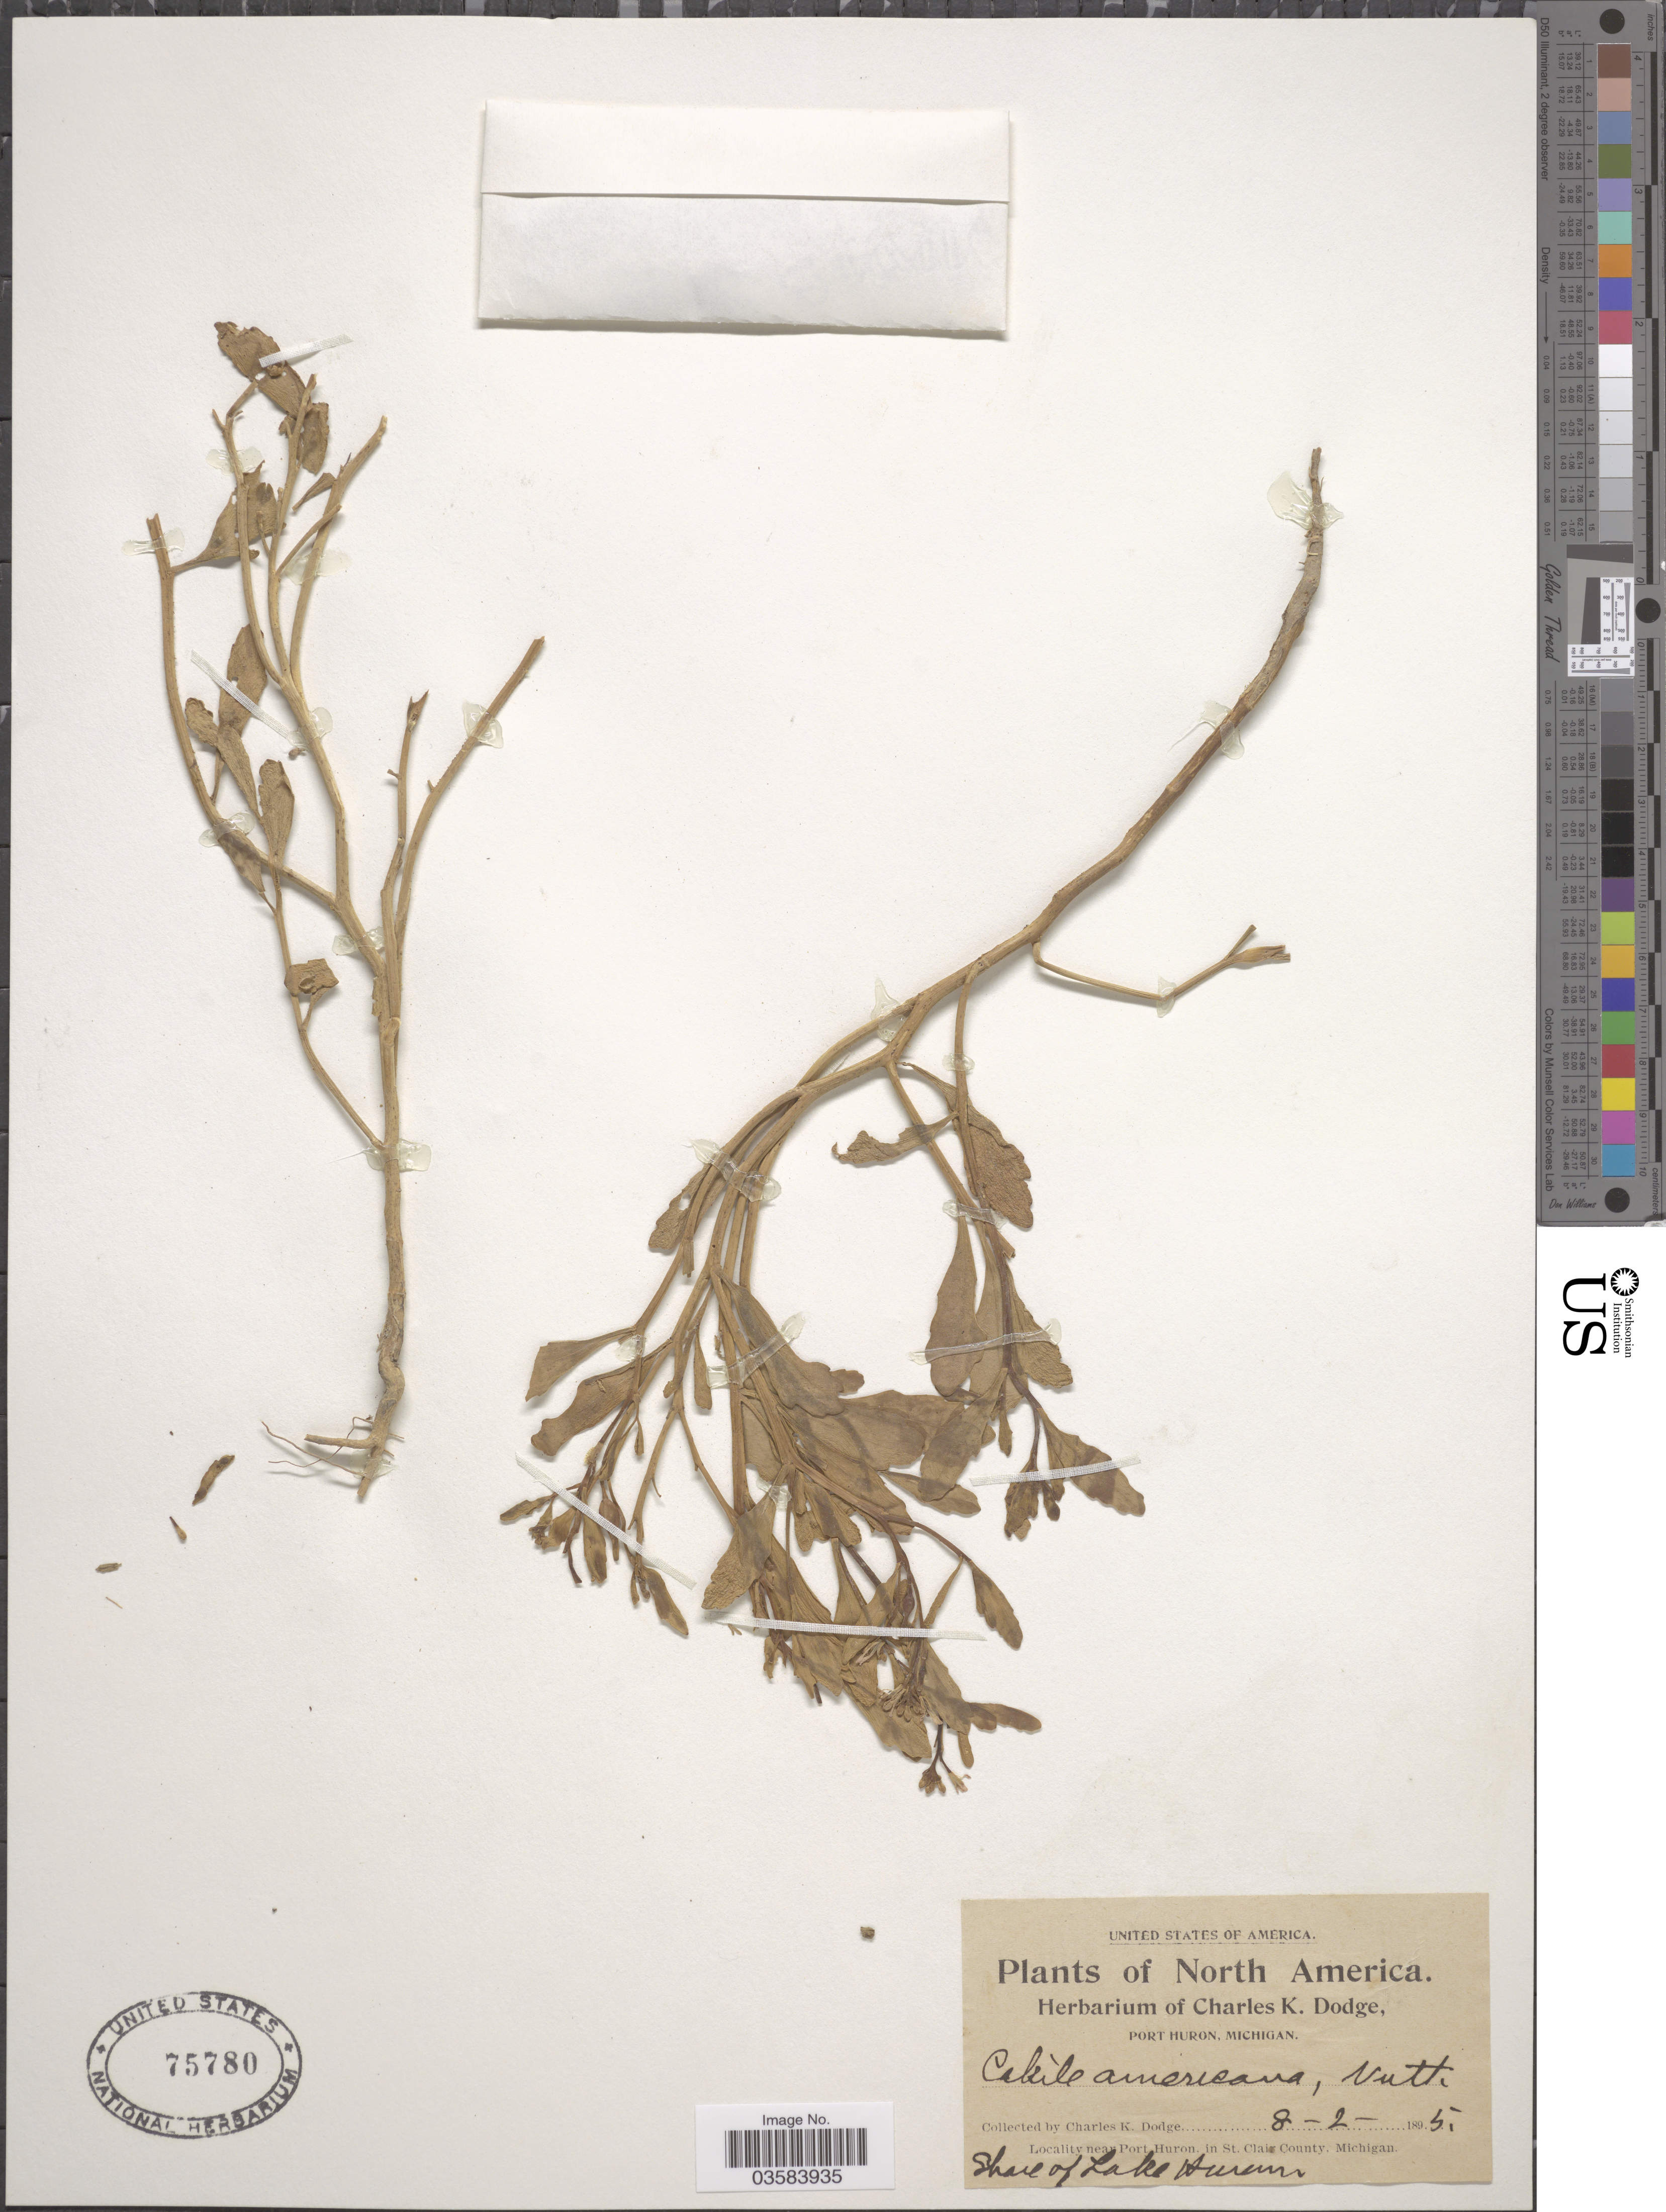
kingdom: Plantae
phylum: Tracheophyta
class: Magnoliopsida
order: Brassicales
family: Brassicaceae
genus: Cakile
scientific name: Cakile sp.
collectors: C. K. Dodge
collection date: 1895-02-08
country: United States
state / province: Michigan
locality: Port Huron. Near Port Huron in St. Clair County. Shore of Lake Huron.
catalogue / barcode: US 75780